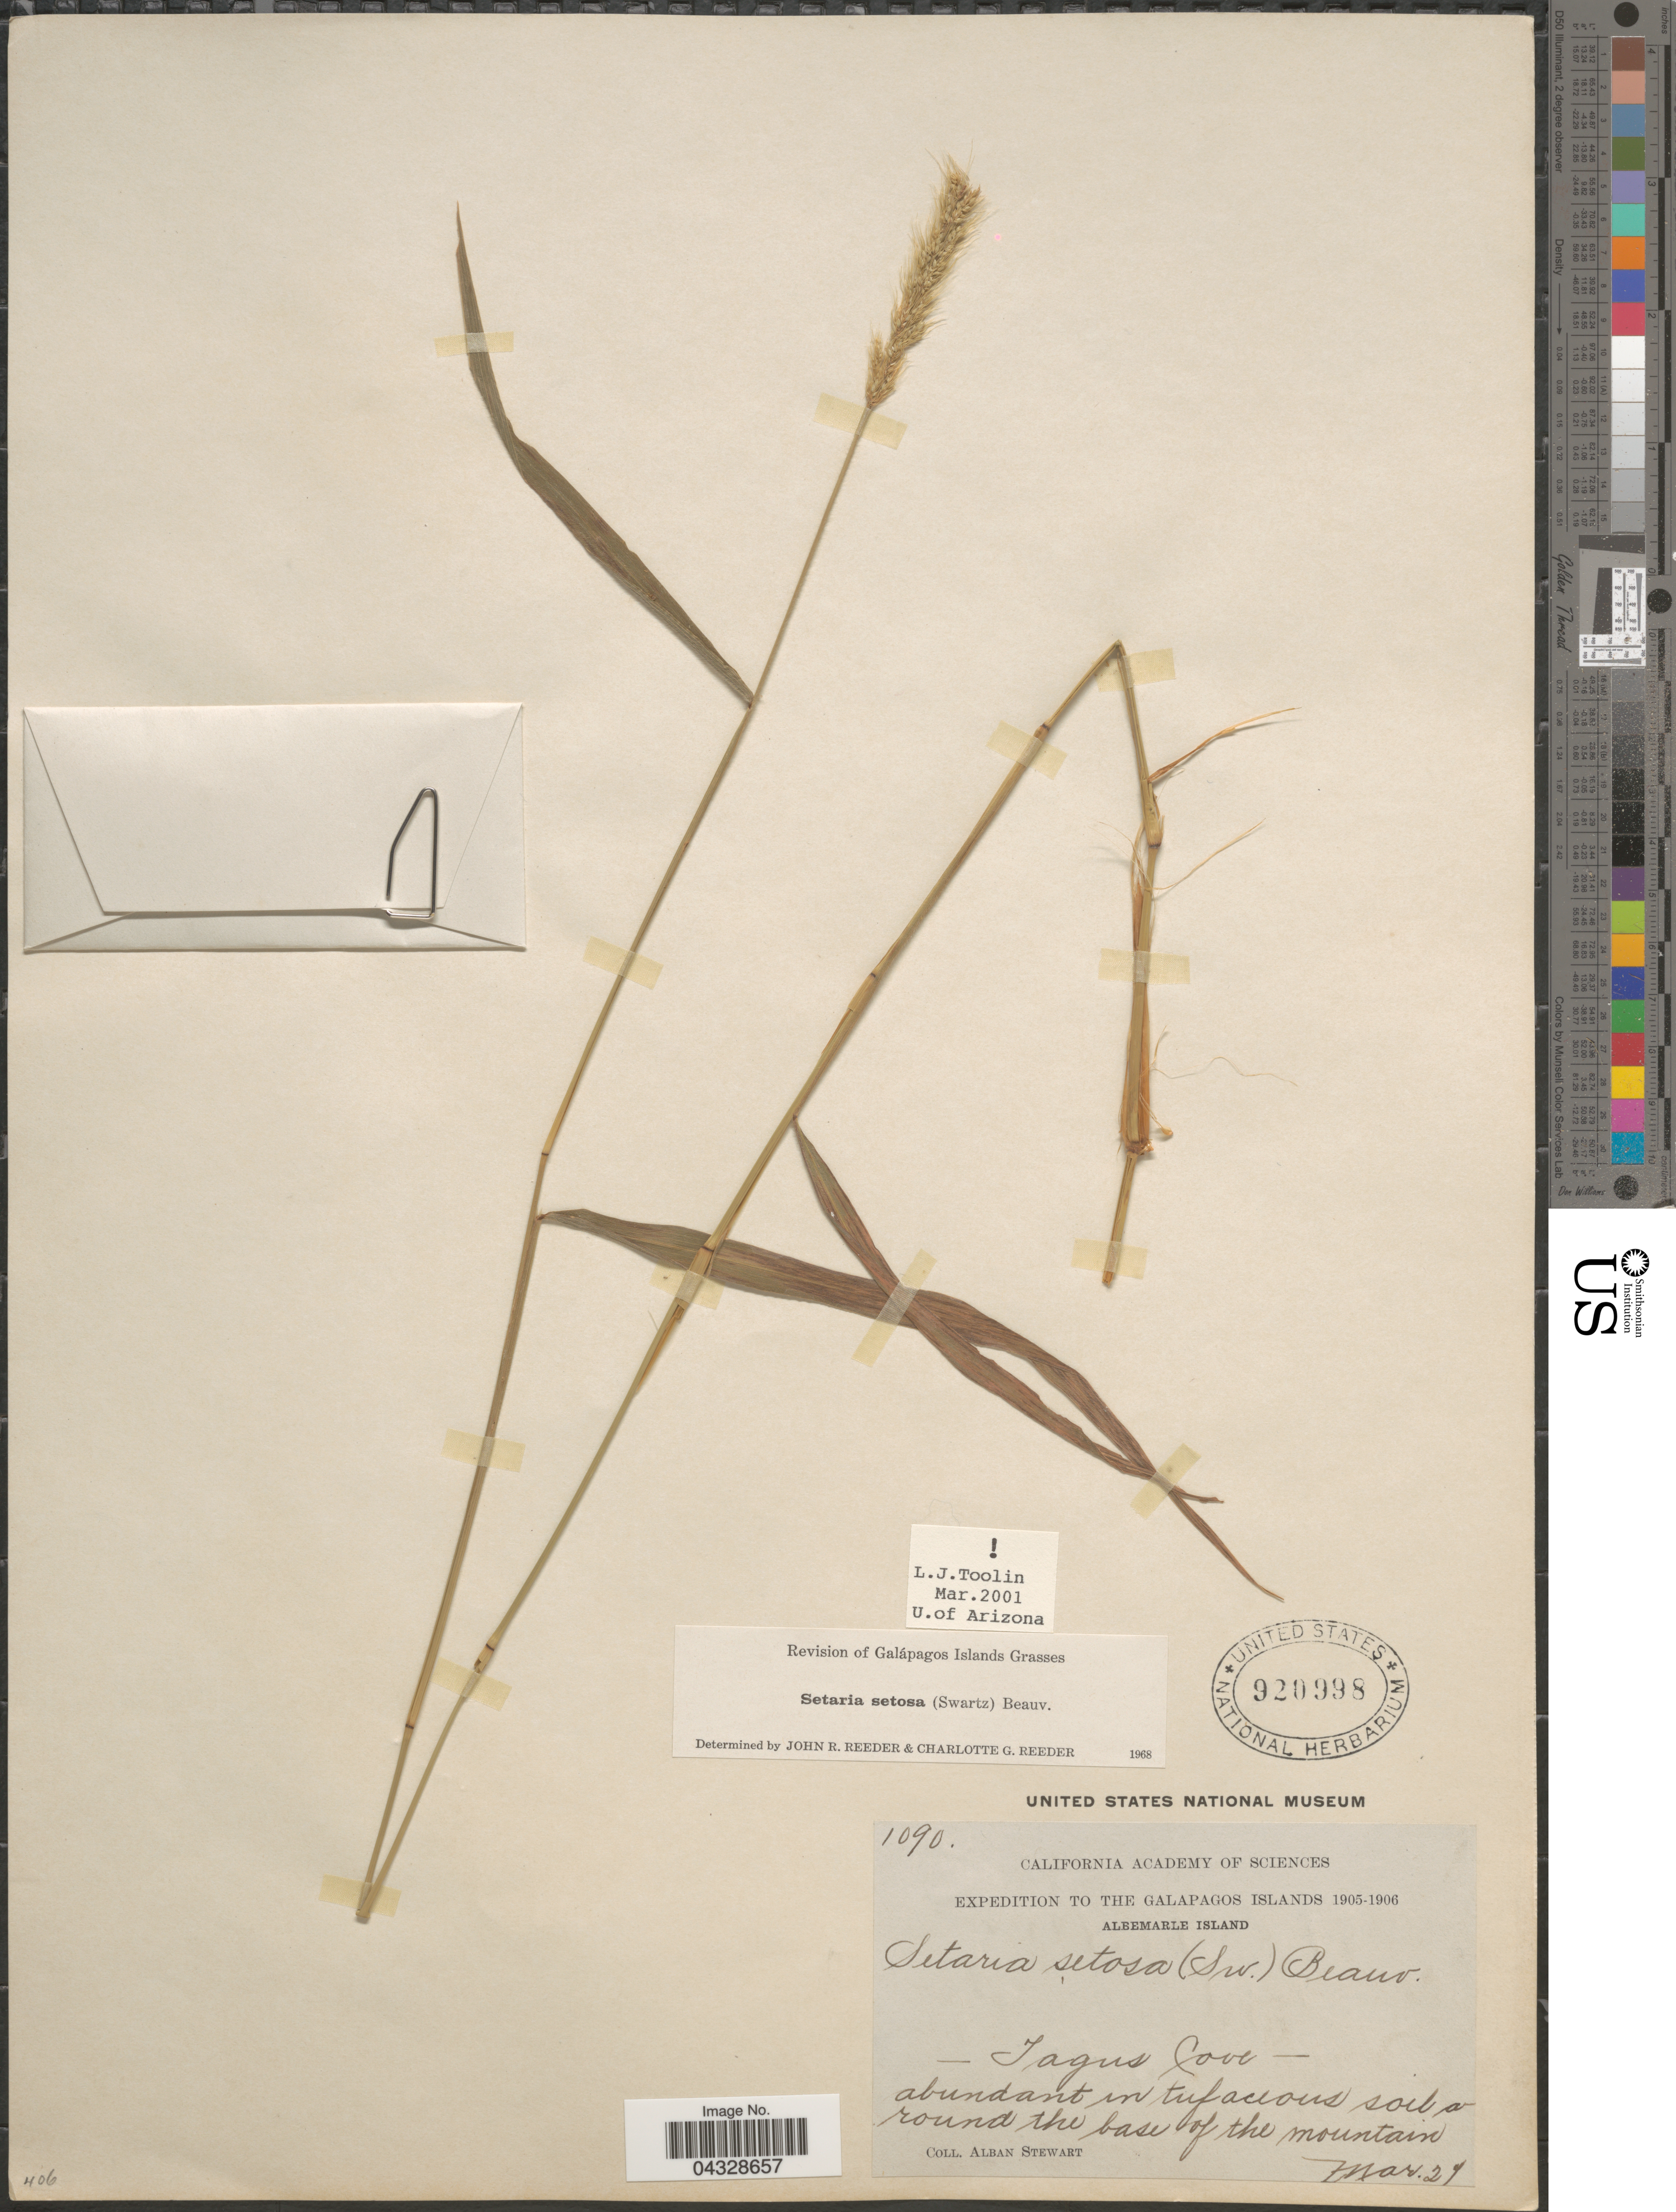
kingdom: Plantae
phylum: Tracheophyta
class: Liliopsida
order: Poales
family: Poaceae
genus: Setaria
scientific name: Setaria setosa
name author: (Sw.) P. Beauv.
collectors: A. Stewart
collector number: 1090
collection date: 1905-03-29/1906-03-29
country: Ecuador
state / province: Colón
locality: Expedition to the Galapagos Islands 1905-1906. Albemarle Island. Tagus Cove.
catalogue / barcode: US 920998